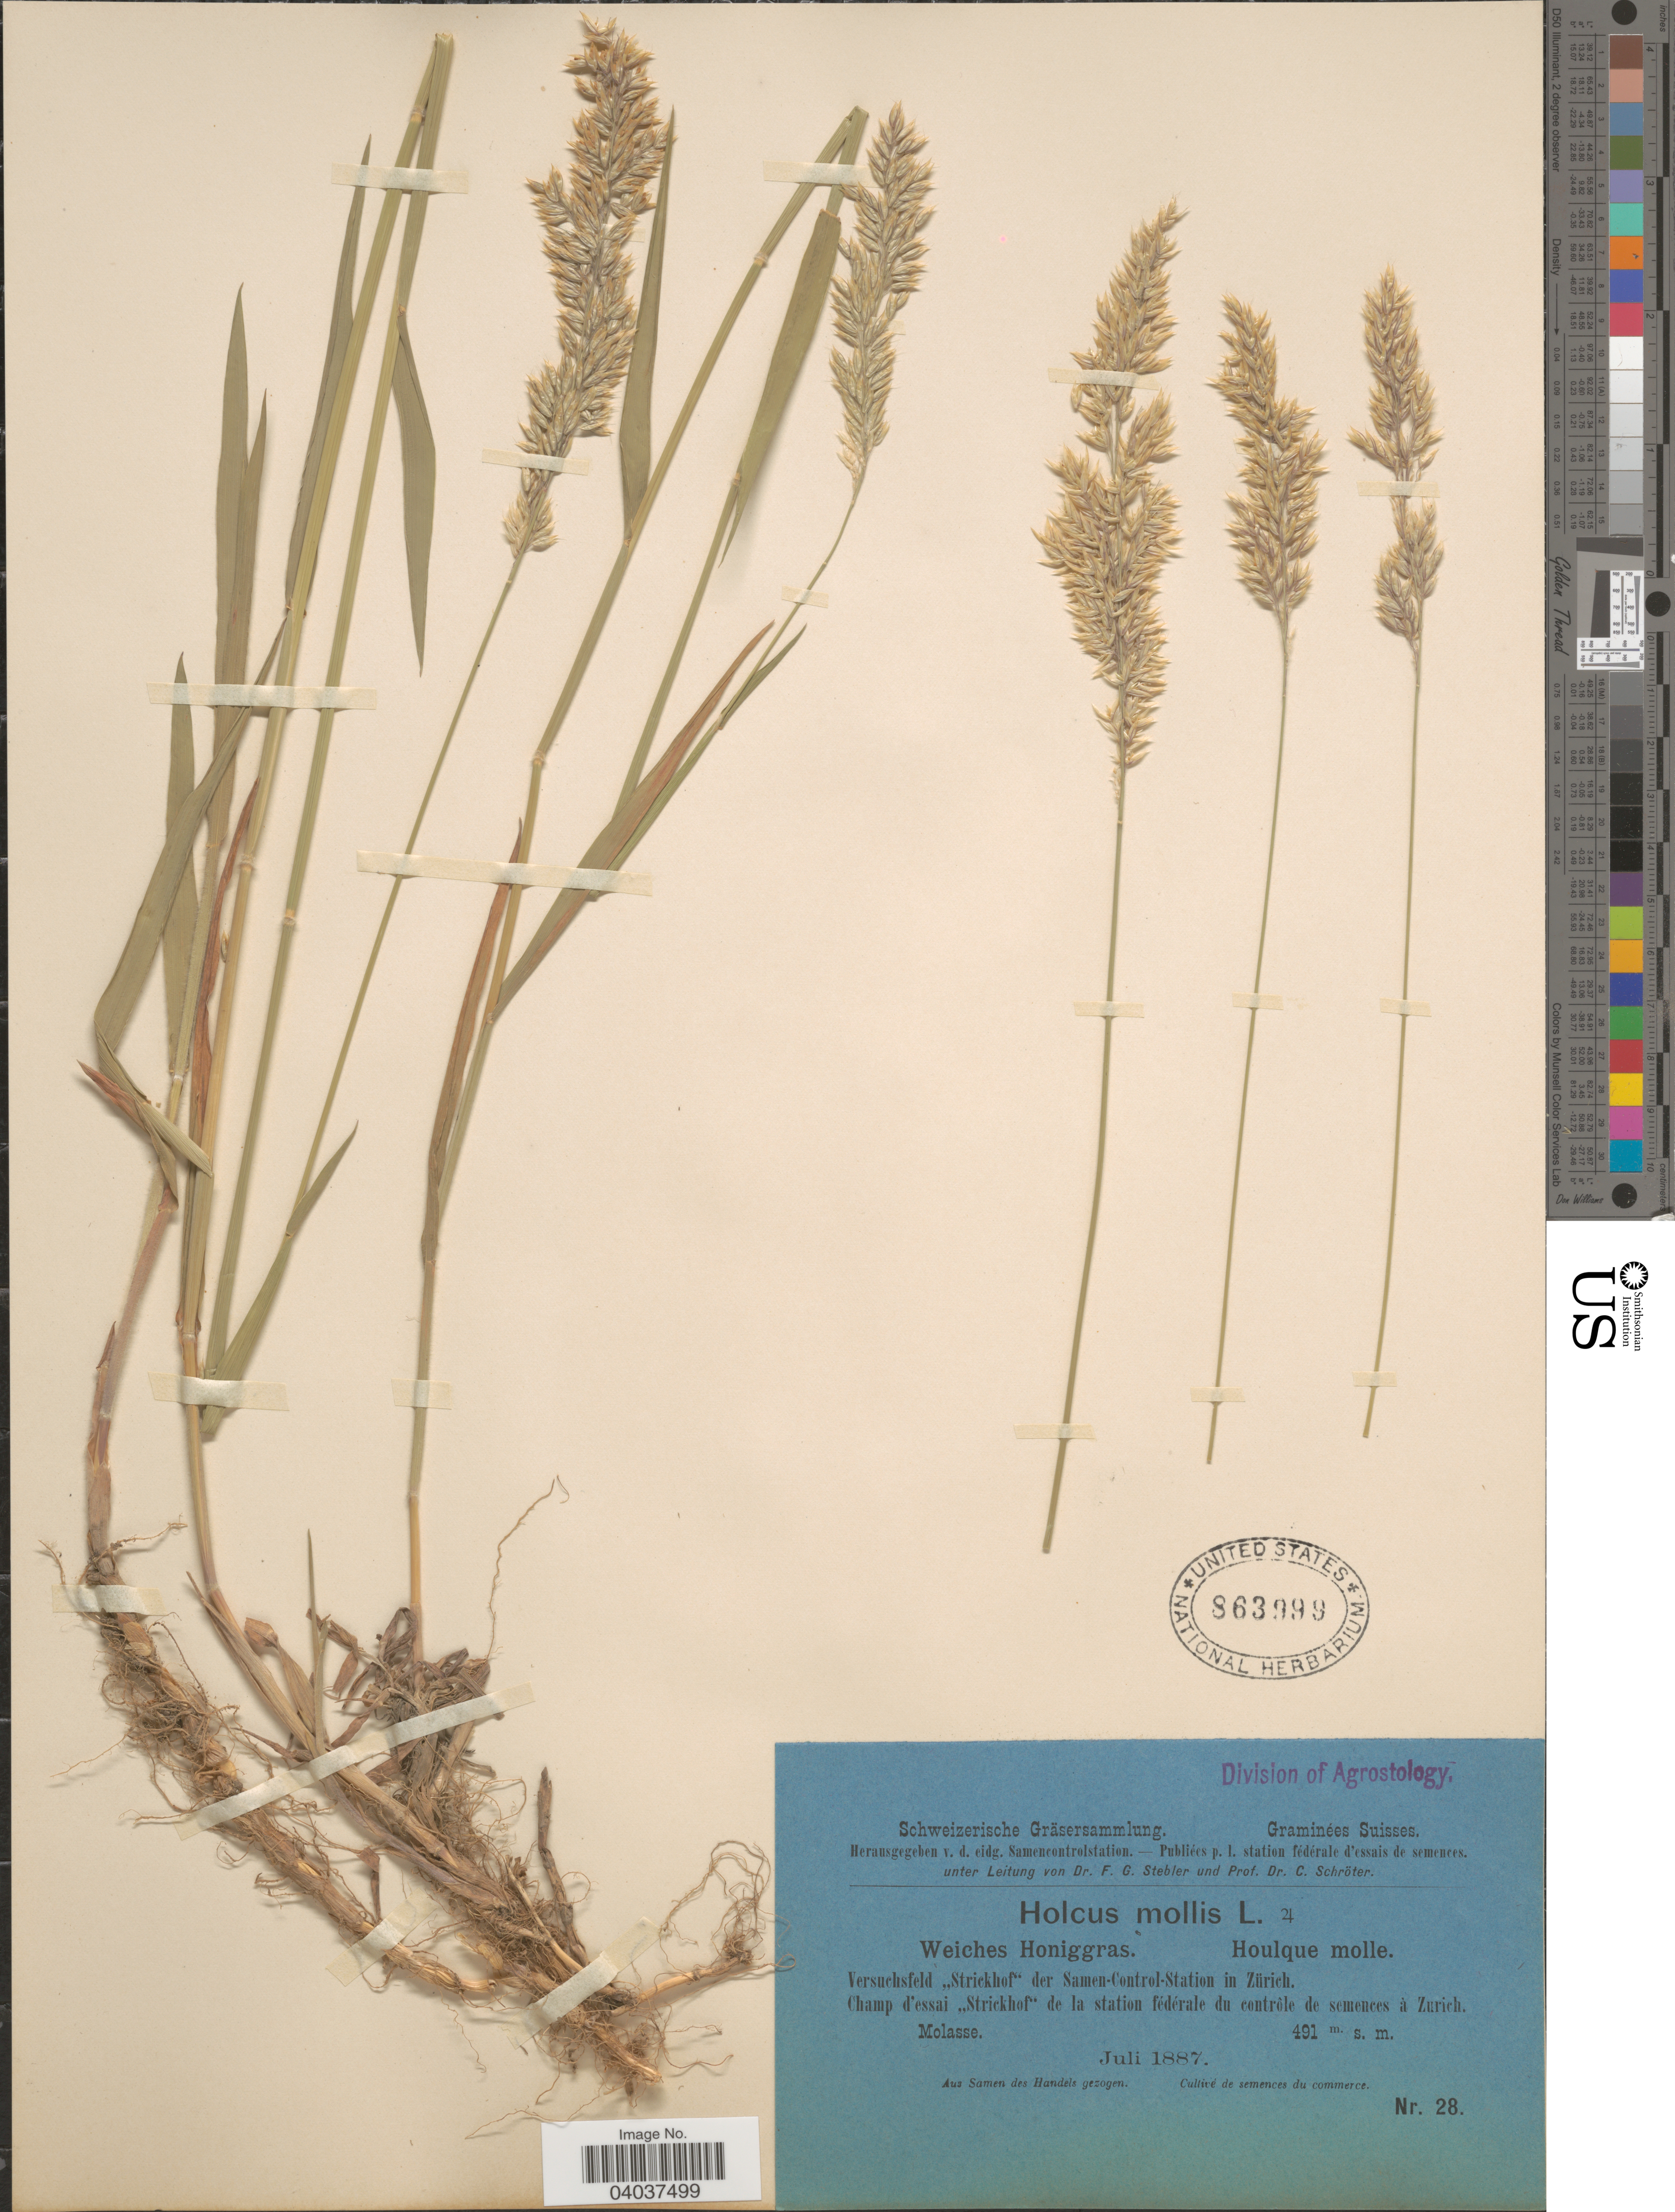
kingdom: Plantae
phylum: Tracheophyta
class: Liliopsida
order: Poales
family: Poaceae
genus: Holcus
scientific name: Holcus mollis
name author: L.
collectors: Stebler, F.G. & Schröter, C.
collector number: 28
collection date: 1887-07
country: Switzerland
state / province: Zurich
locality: Suisses. Veruschfeld "Strickhof" der Samen-Control-Station in Zürich. Champ d'essai "Strickhof" de la station fédérale du contrôle de semences à Zurich.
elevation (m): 491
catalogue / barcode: US 863999